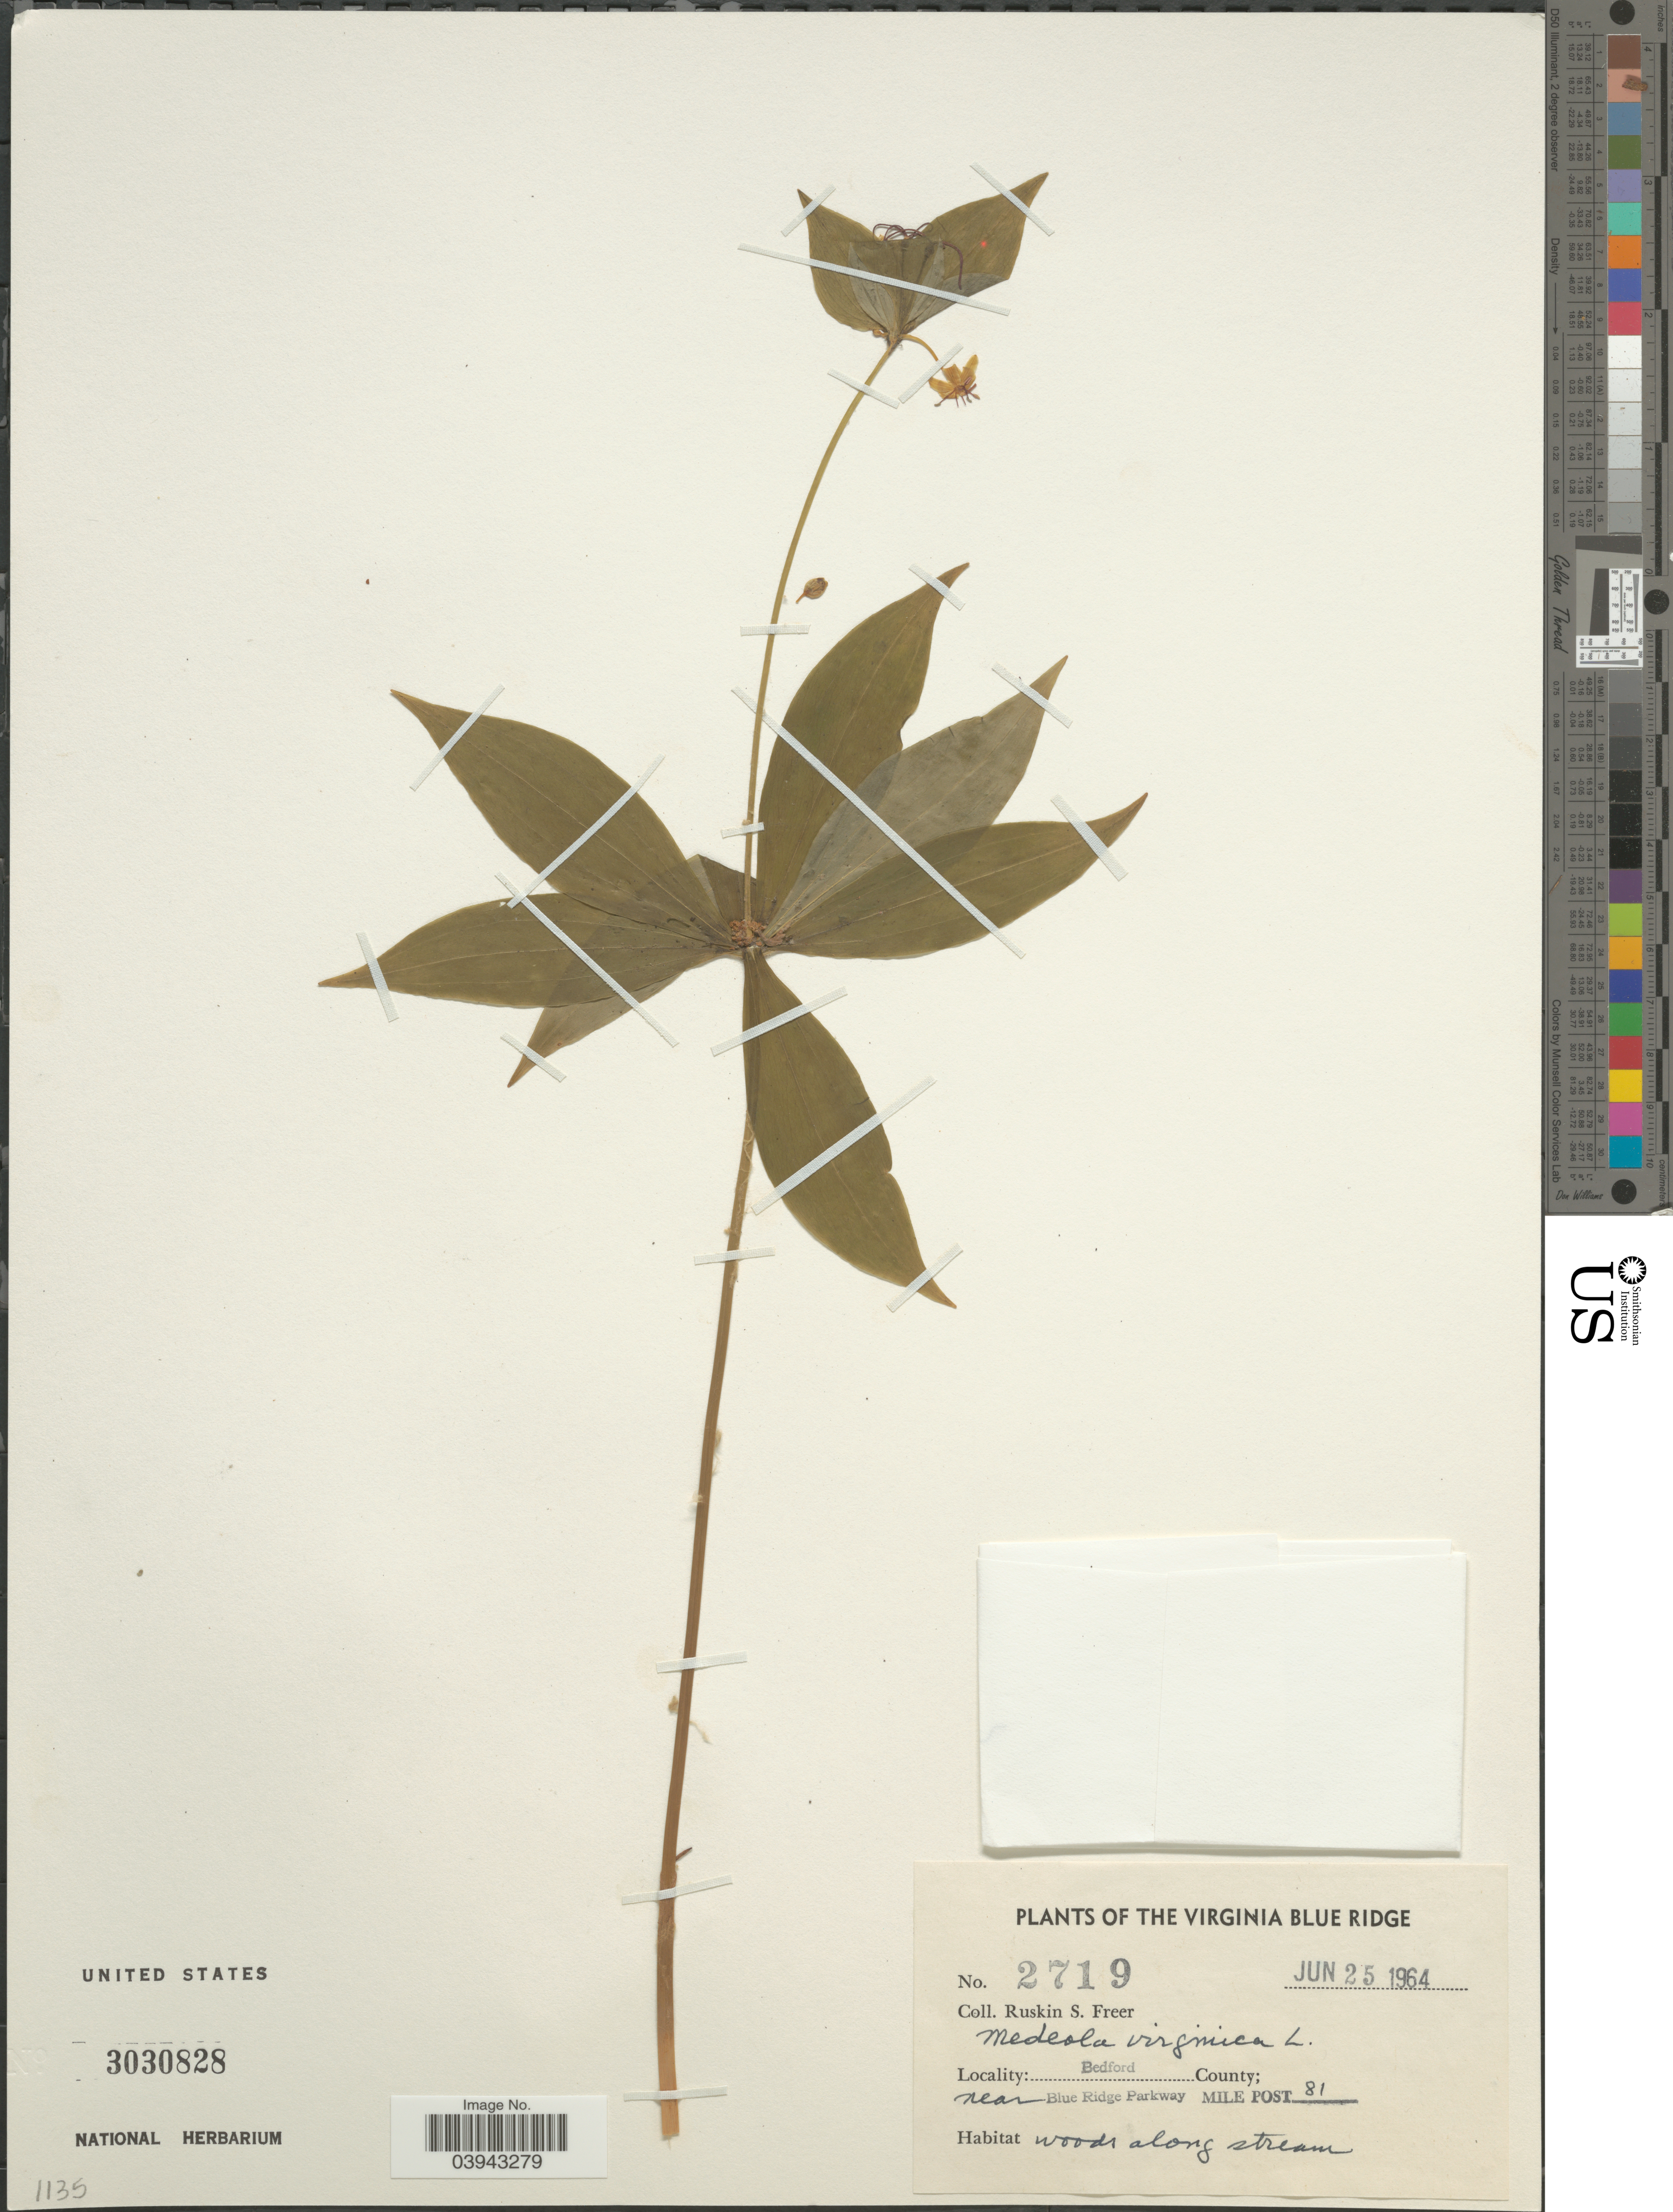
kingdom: Plantae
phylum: Tracheophyta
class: Liliopsida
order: Liliales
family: Liliaceae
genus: Medeola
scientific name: Medeola virginiana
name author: (L.) Desf.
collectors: R. Freer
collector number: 2719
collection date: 1964-06-25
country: United States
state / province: Virginia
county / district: Bedford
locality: The Virginia Blue Ridge. Bedford County; near Blue Ridge Parkway. Mile Post 81.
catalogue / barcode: US 3030828